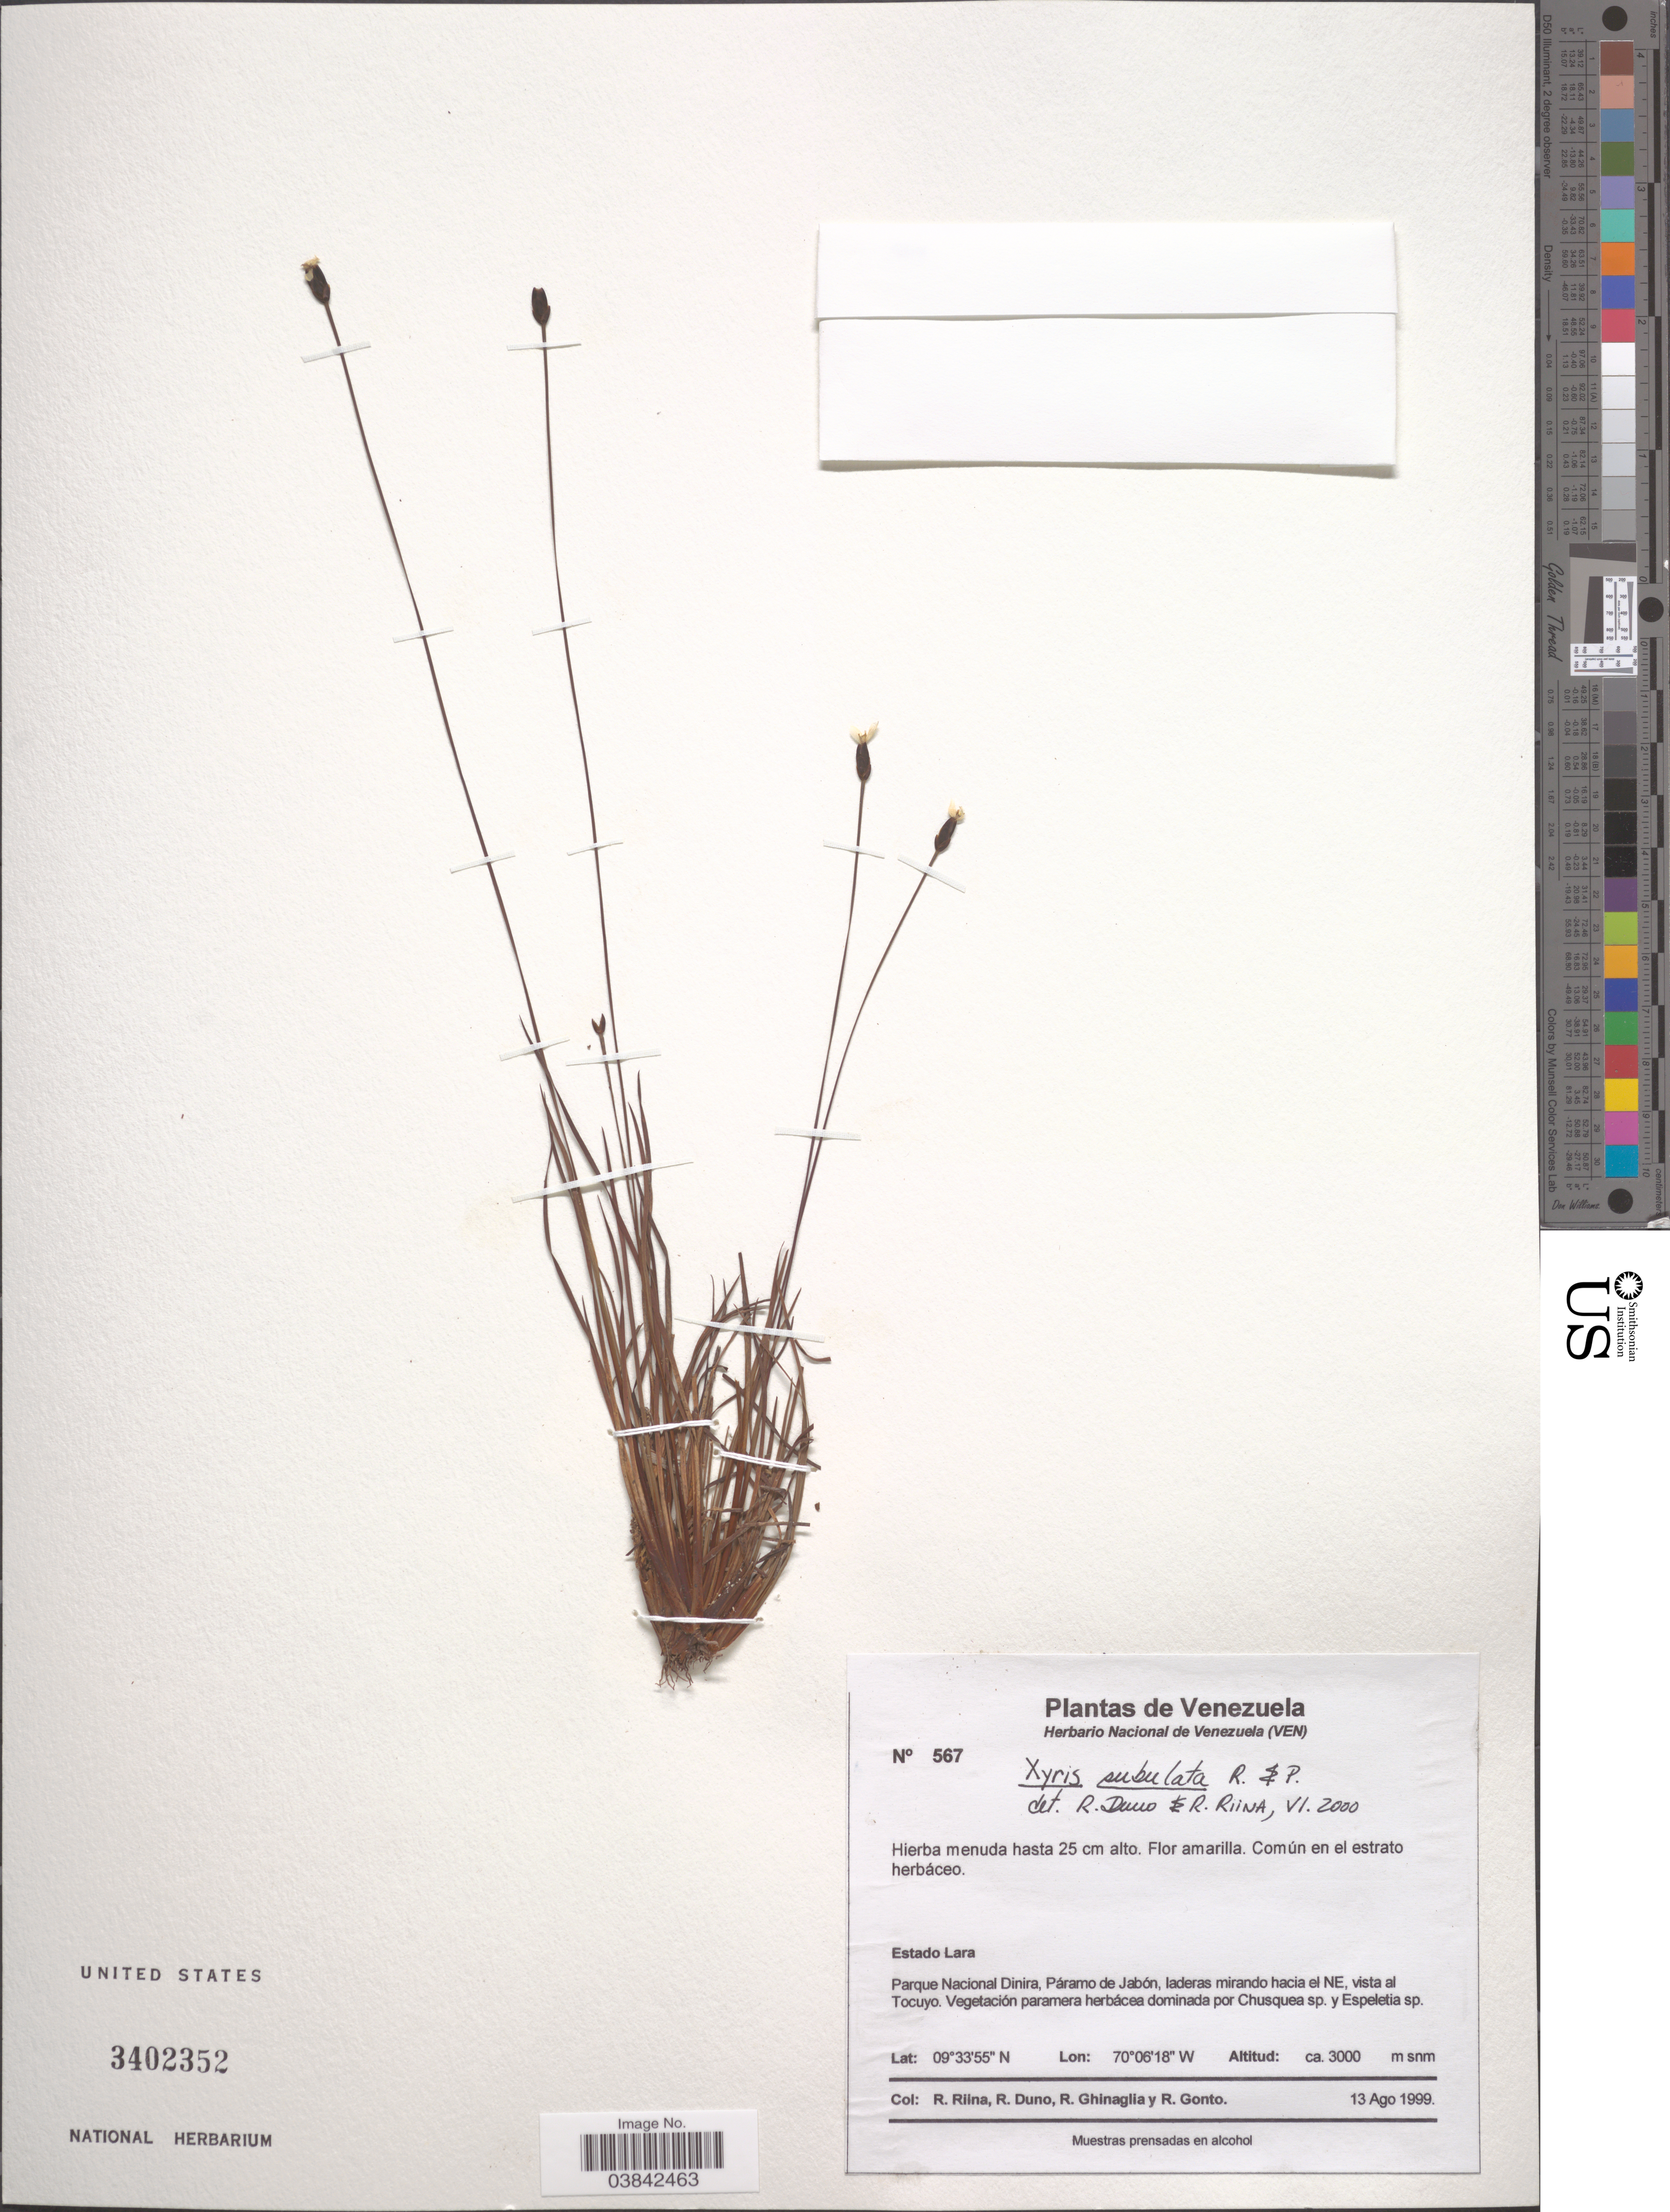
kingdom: Plantae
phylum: Tracheophyta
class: Liliopsida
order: Poales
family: Xyridaceae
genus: Xyris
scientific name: Xyris subulata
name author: Ruiz & Pav.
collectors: R. Riina, R. Duno, R. Ghinaglia & R. Gonto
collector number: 567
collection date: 1999-08-13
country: Venezuela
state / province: Lara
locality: Estado Lara. Parque Nacional Dinira, Páramo de Jabón, laderas mirando hacia el NE, vista al Tocuyo.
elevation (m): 3000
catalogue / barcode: US 3402352